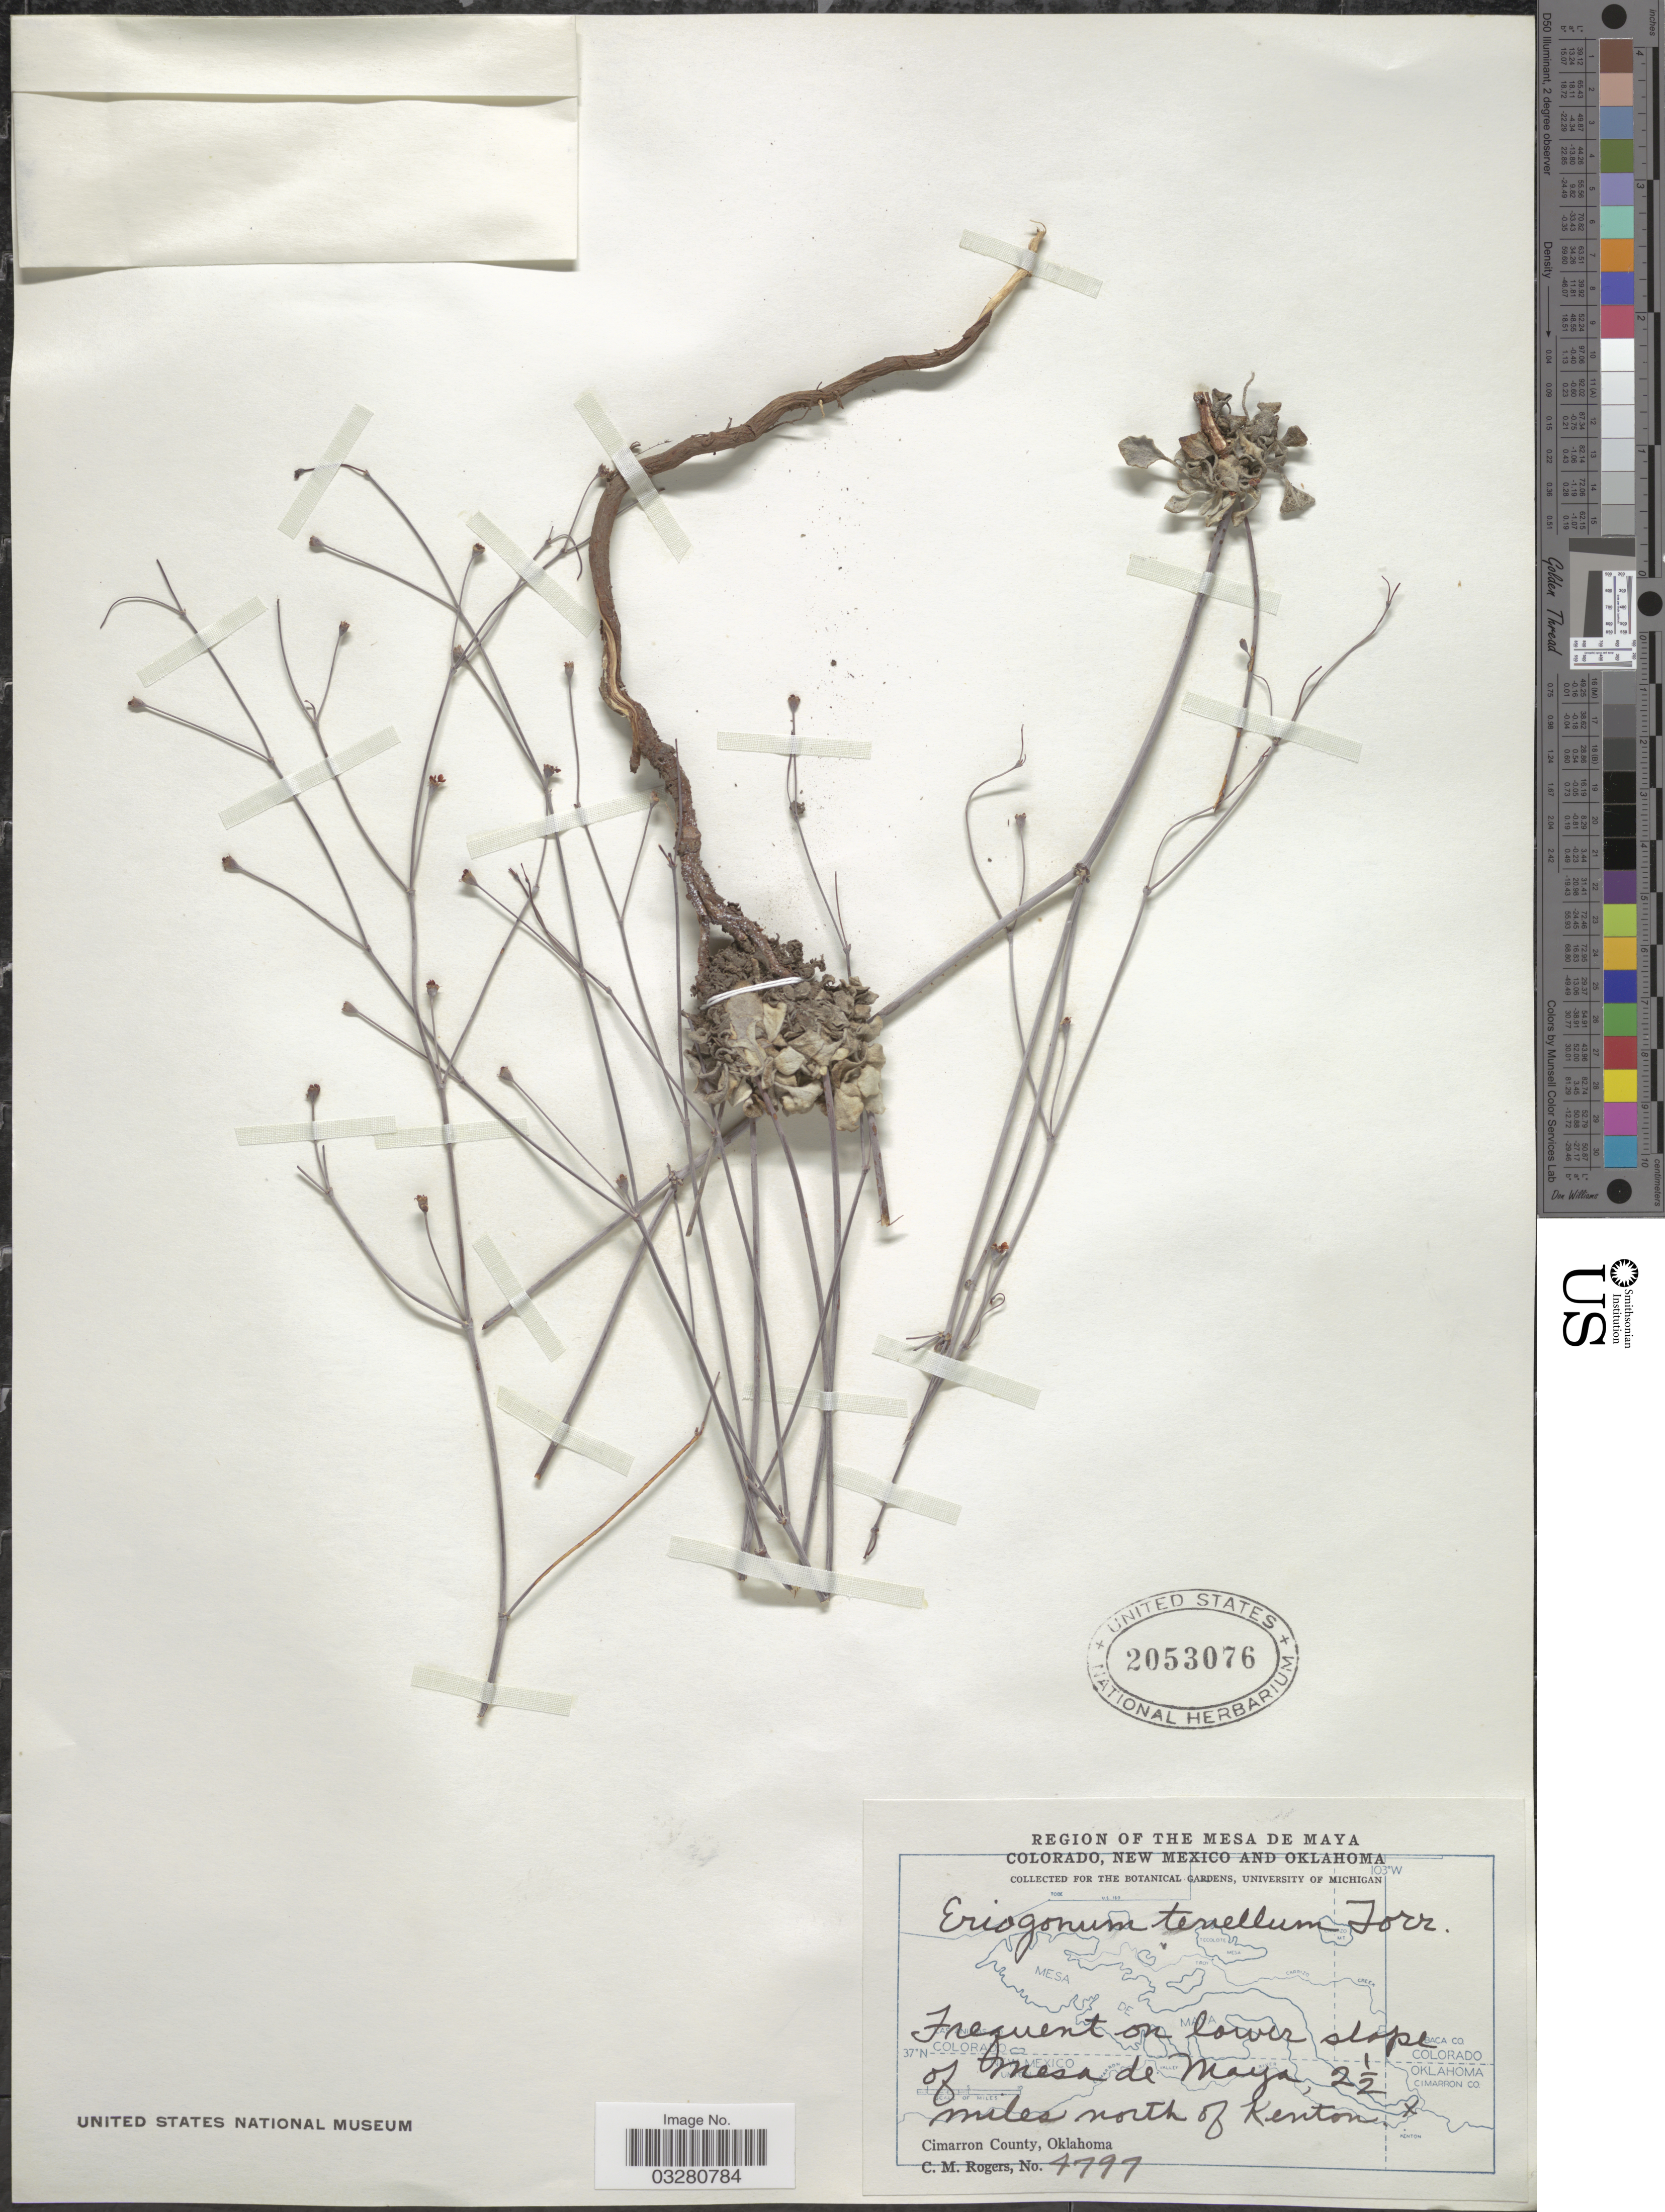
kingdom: Plantae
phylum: Tracheophyta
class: Magnoliopsida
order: Caryophyllales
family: Polygonaceae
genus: Eriogonum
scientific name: Eriogonum tenellum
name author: Torr.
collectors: C. M. Rogers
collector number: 4797*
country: United States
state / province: Oklahoma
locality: Region of the Mesa de Maya. Frequent on lower slope of mesa de Maya, 2½ miles north of Kenton. Cimarron County.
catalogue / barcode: US 2053076